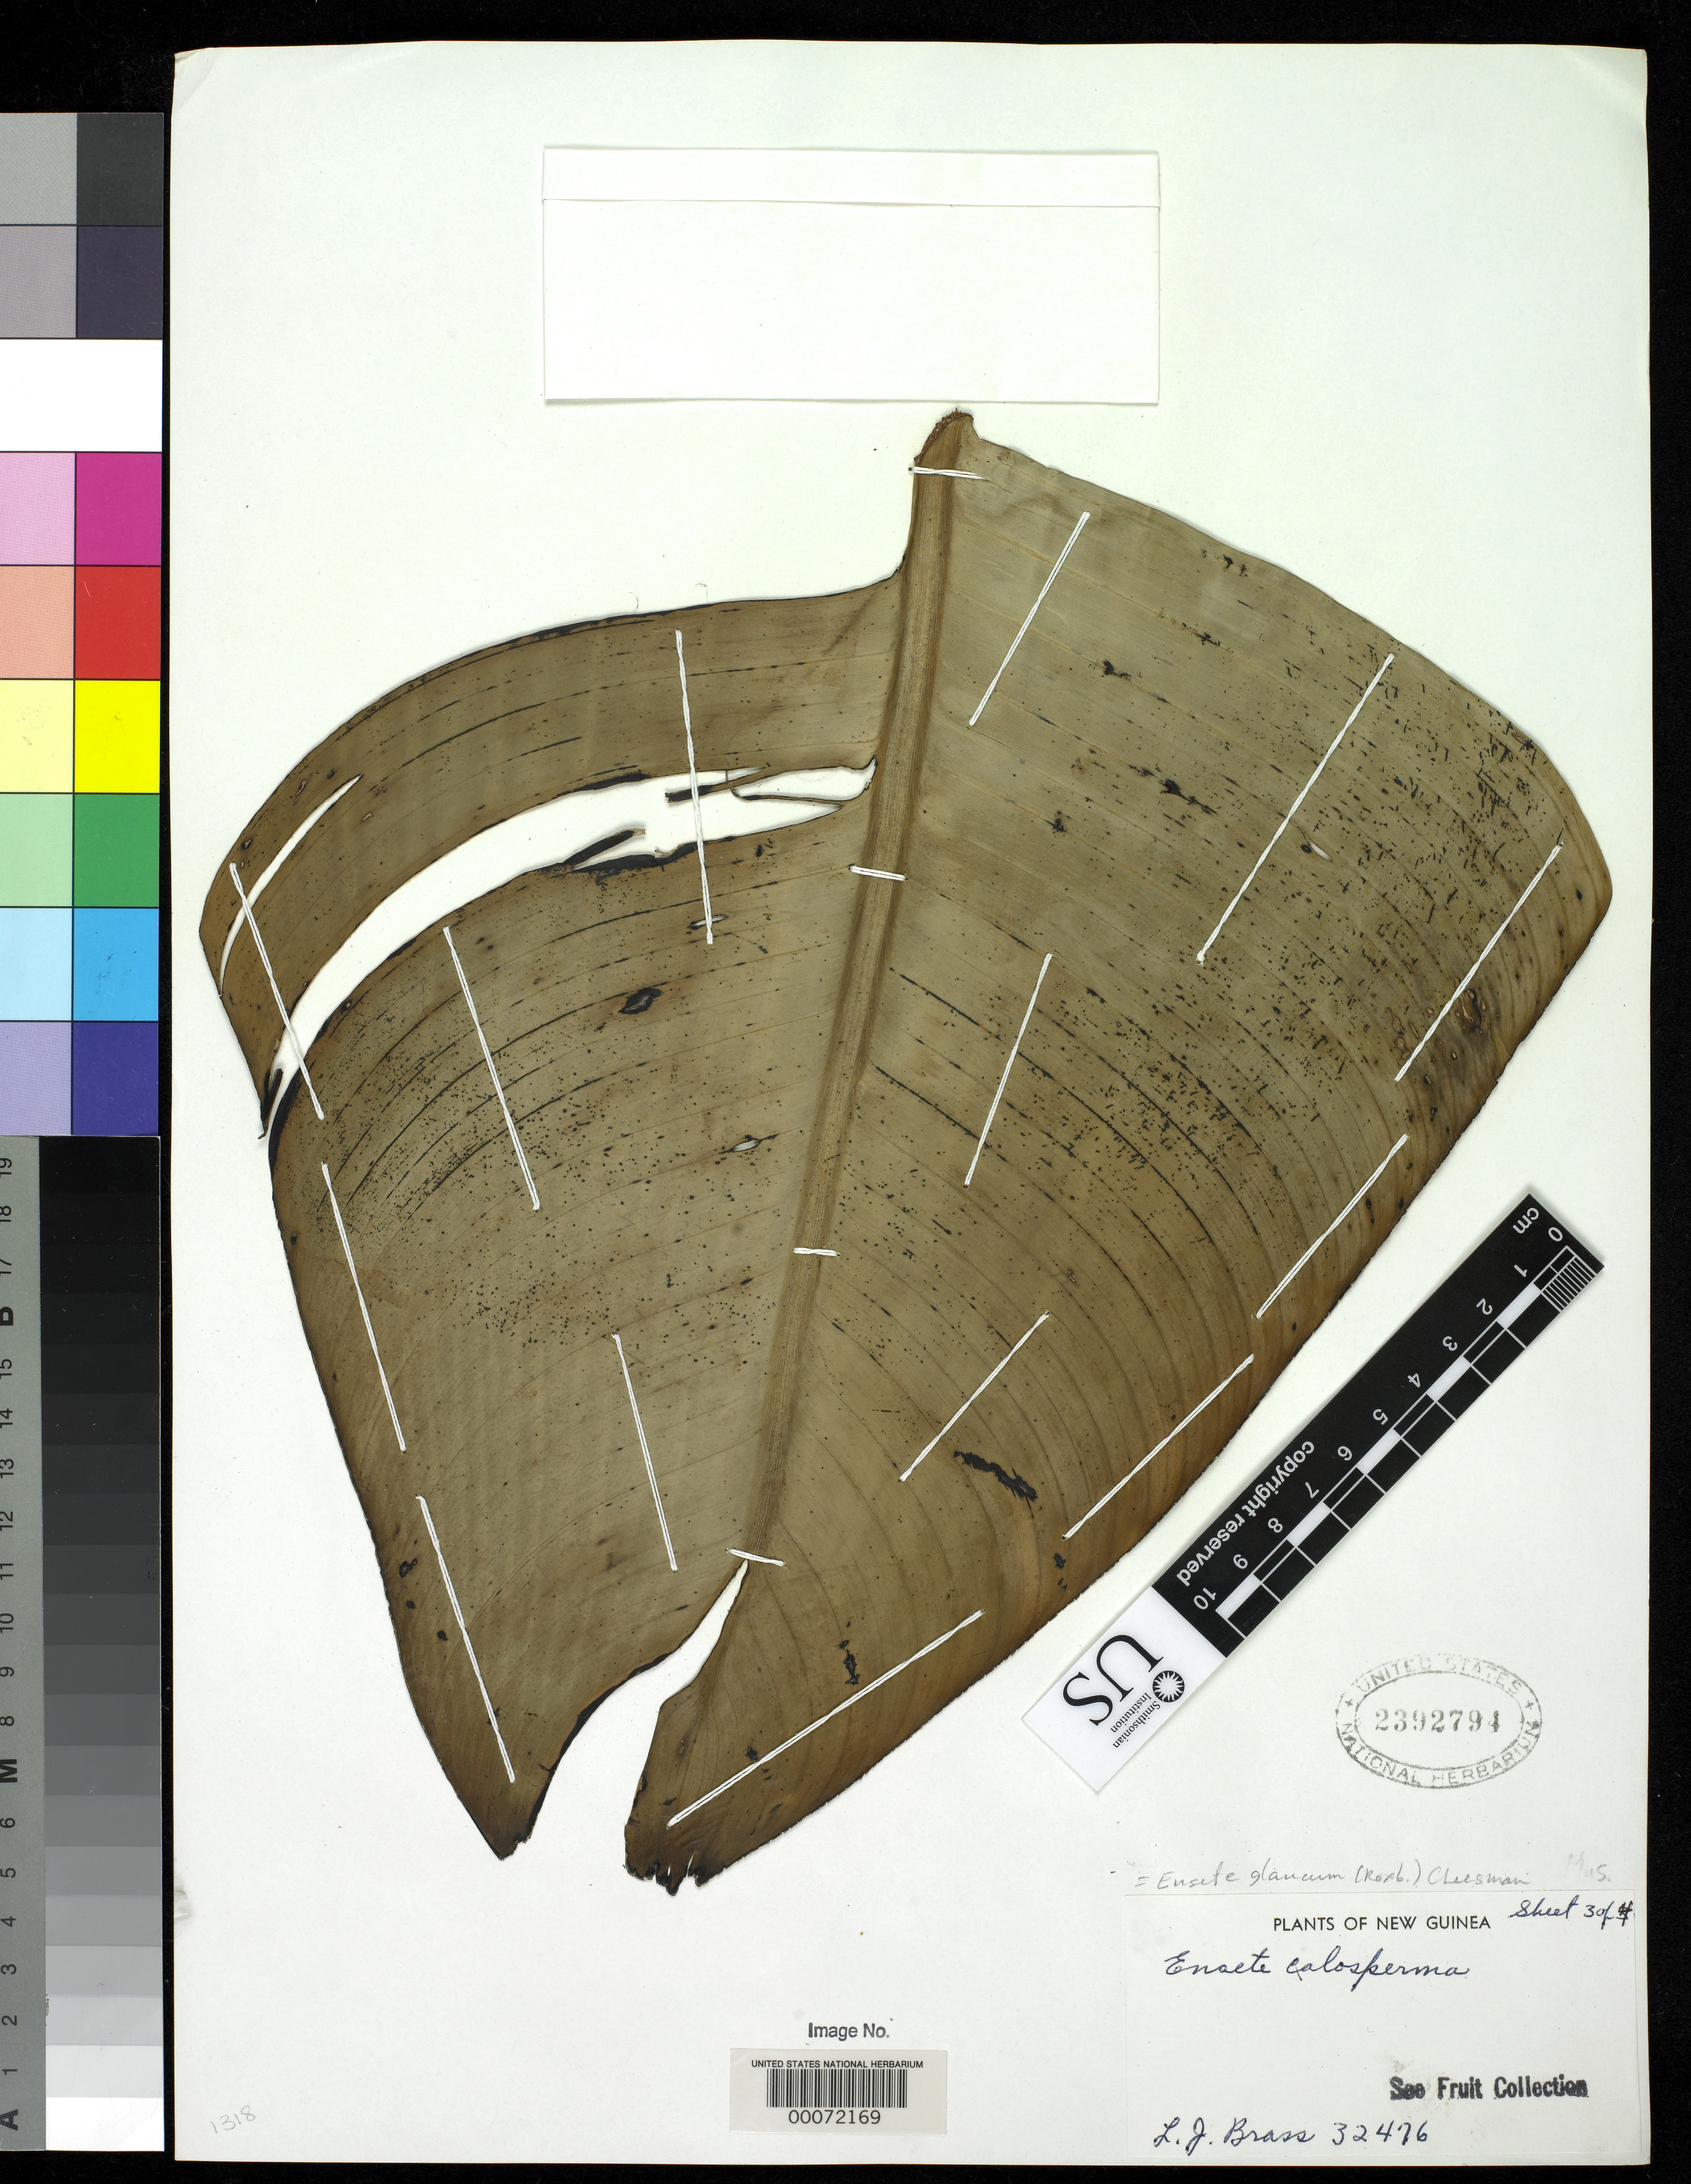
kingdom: Plantae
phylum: Tracheophyta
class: Liliopsida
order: Zingiberales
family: Musaceae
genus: Ensete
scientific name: Ensete calospermum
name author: (F. Muell.) Cheesman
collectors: L. J. Brass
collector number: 32476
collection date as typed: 09 Nov 1959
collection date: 1959-11-09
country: Papua New Guinea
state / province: Morobe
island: New Guinea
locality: Morobe district, water rice, markham valley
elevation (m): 520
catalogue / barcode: US 2392794